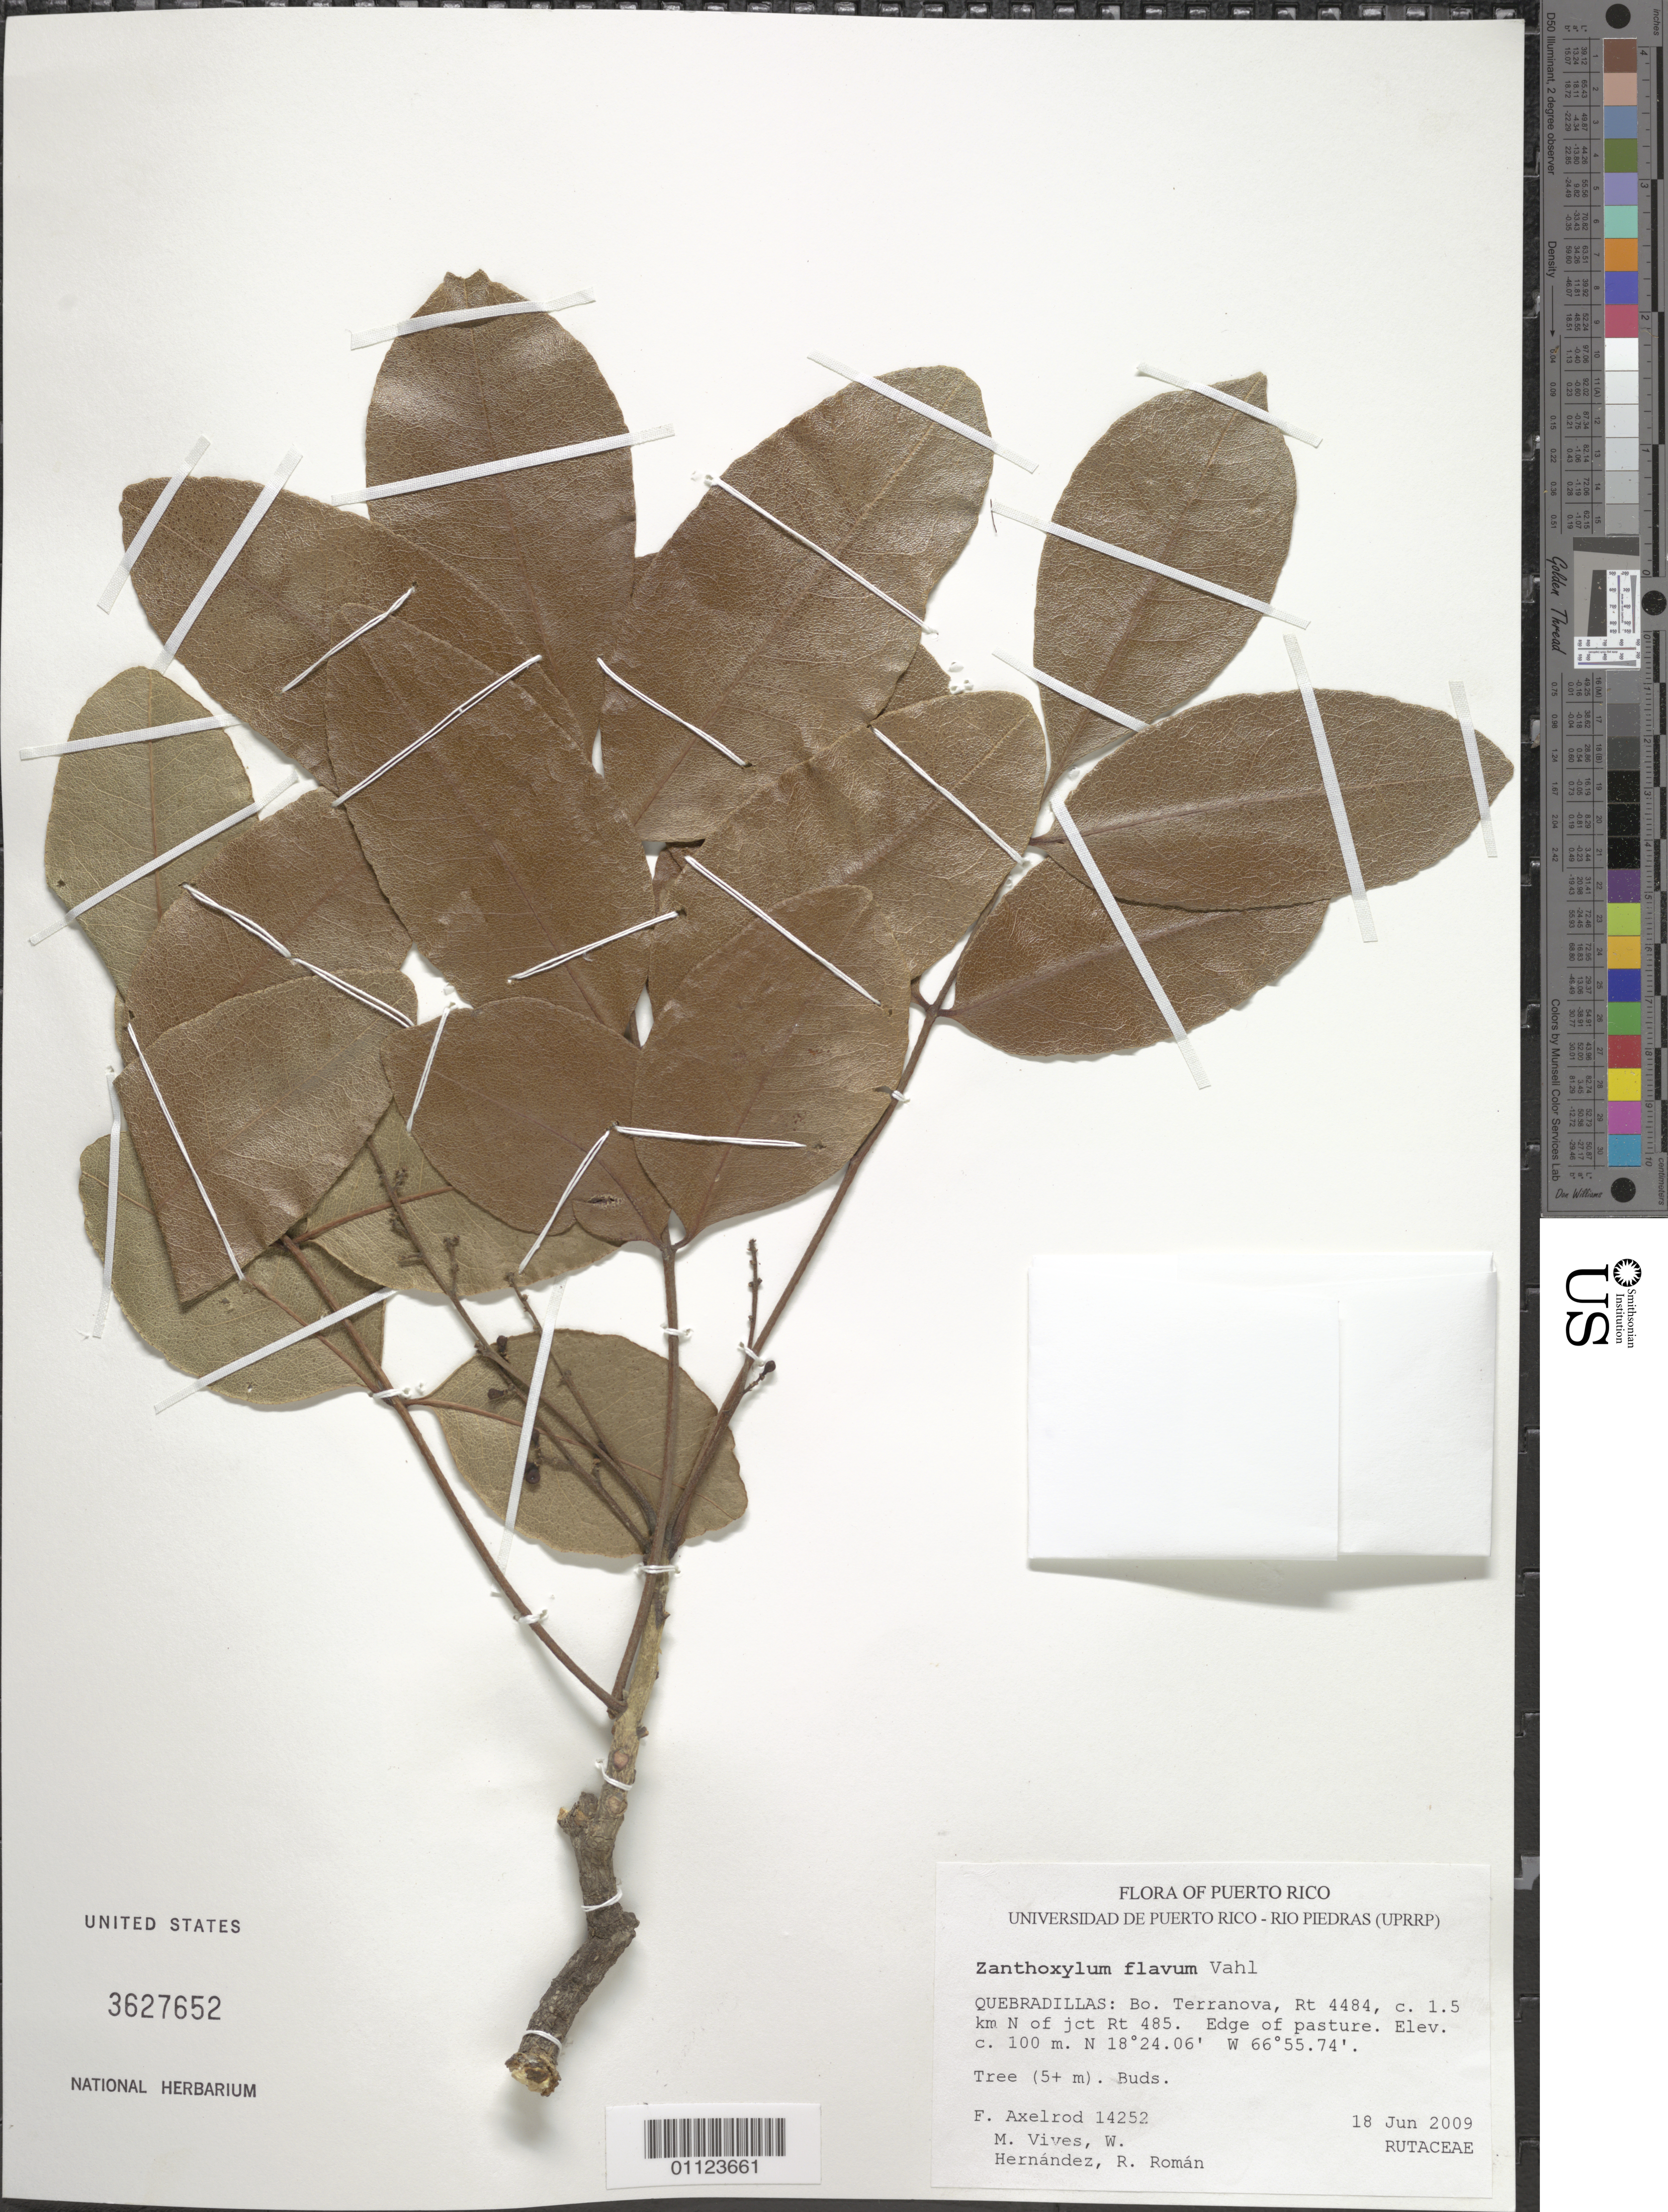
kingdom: Plantae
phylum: Tracheophyta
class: Magnoliopsida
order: Sapindales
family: Rutaceae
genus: Zanthoxylum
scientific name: Zanthoxylum flavum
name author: Vahl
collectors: F. S. Axelrod, M. Vives, W. Hernández & R. Román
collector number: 14252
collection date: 2009-06-18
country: Puerto Rico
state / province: Quebradillas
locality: Bo. Terranova, Rt. 4484, about 1.5 km N of junction Rt. 485.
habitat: Edge of pasture.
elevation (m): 100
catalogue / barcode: US 3627652